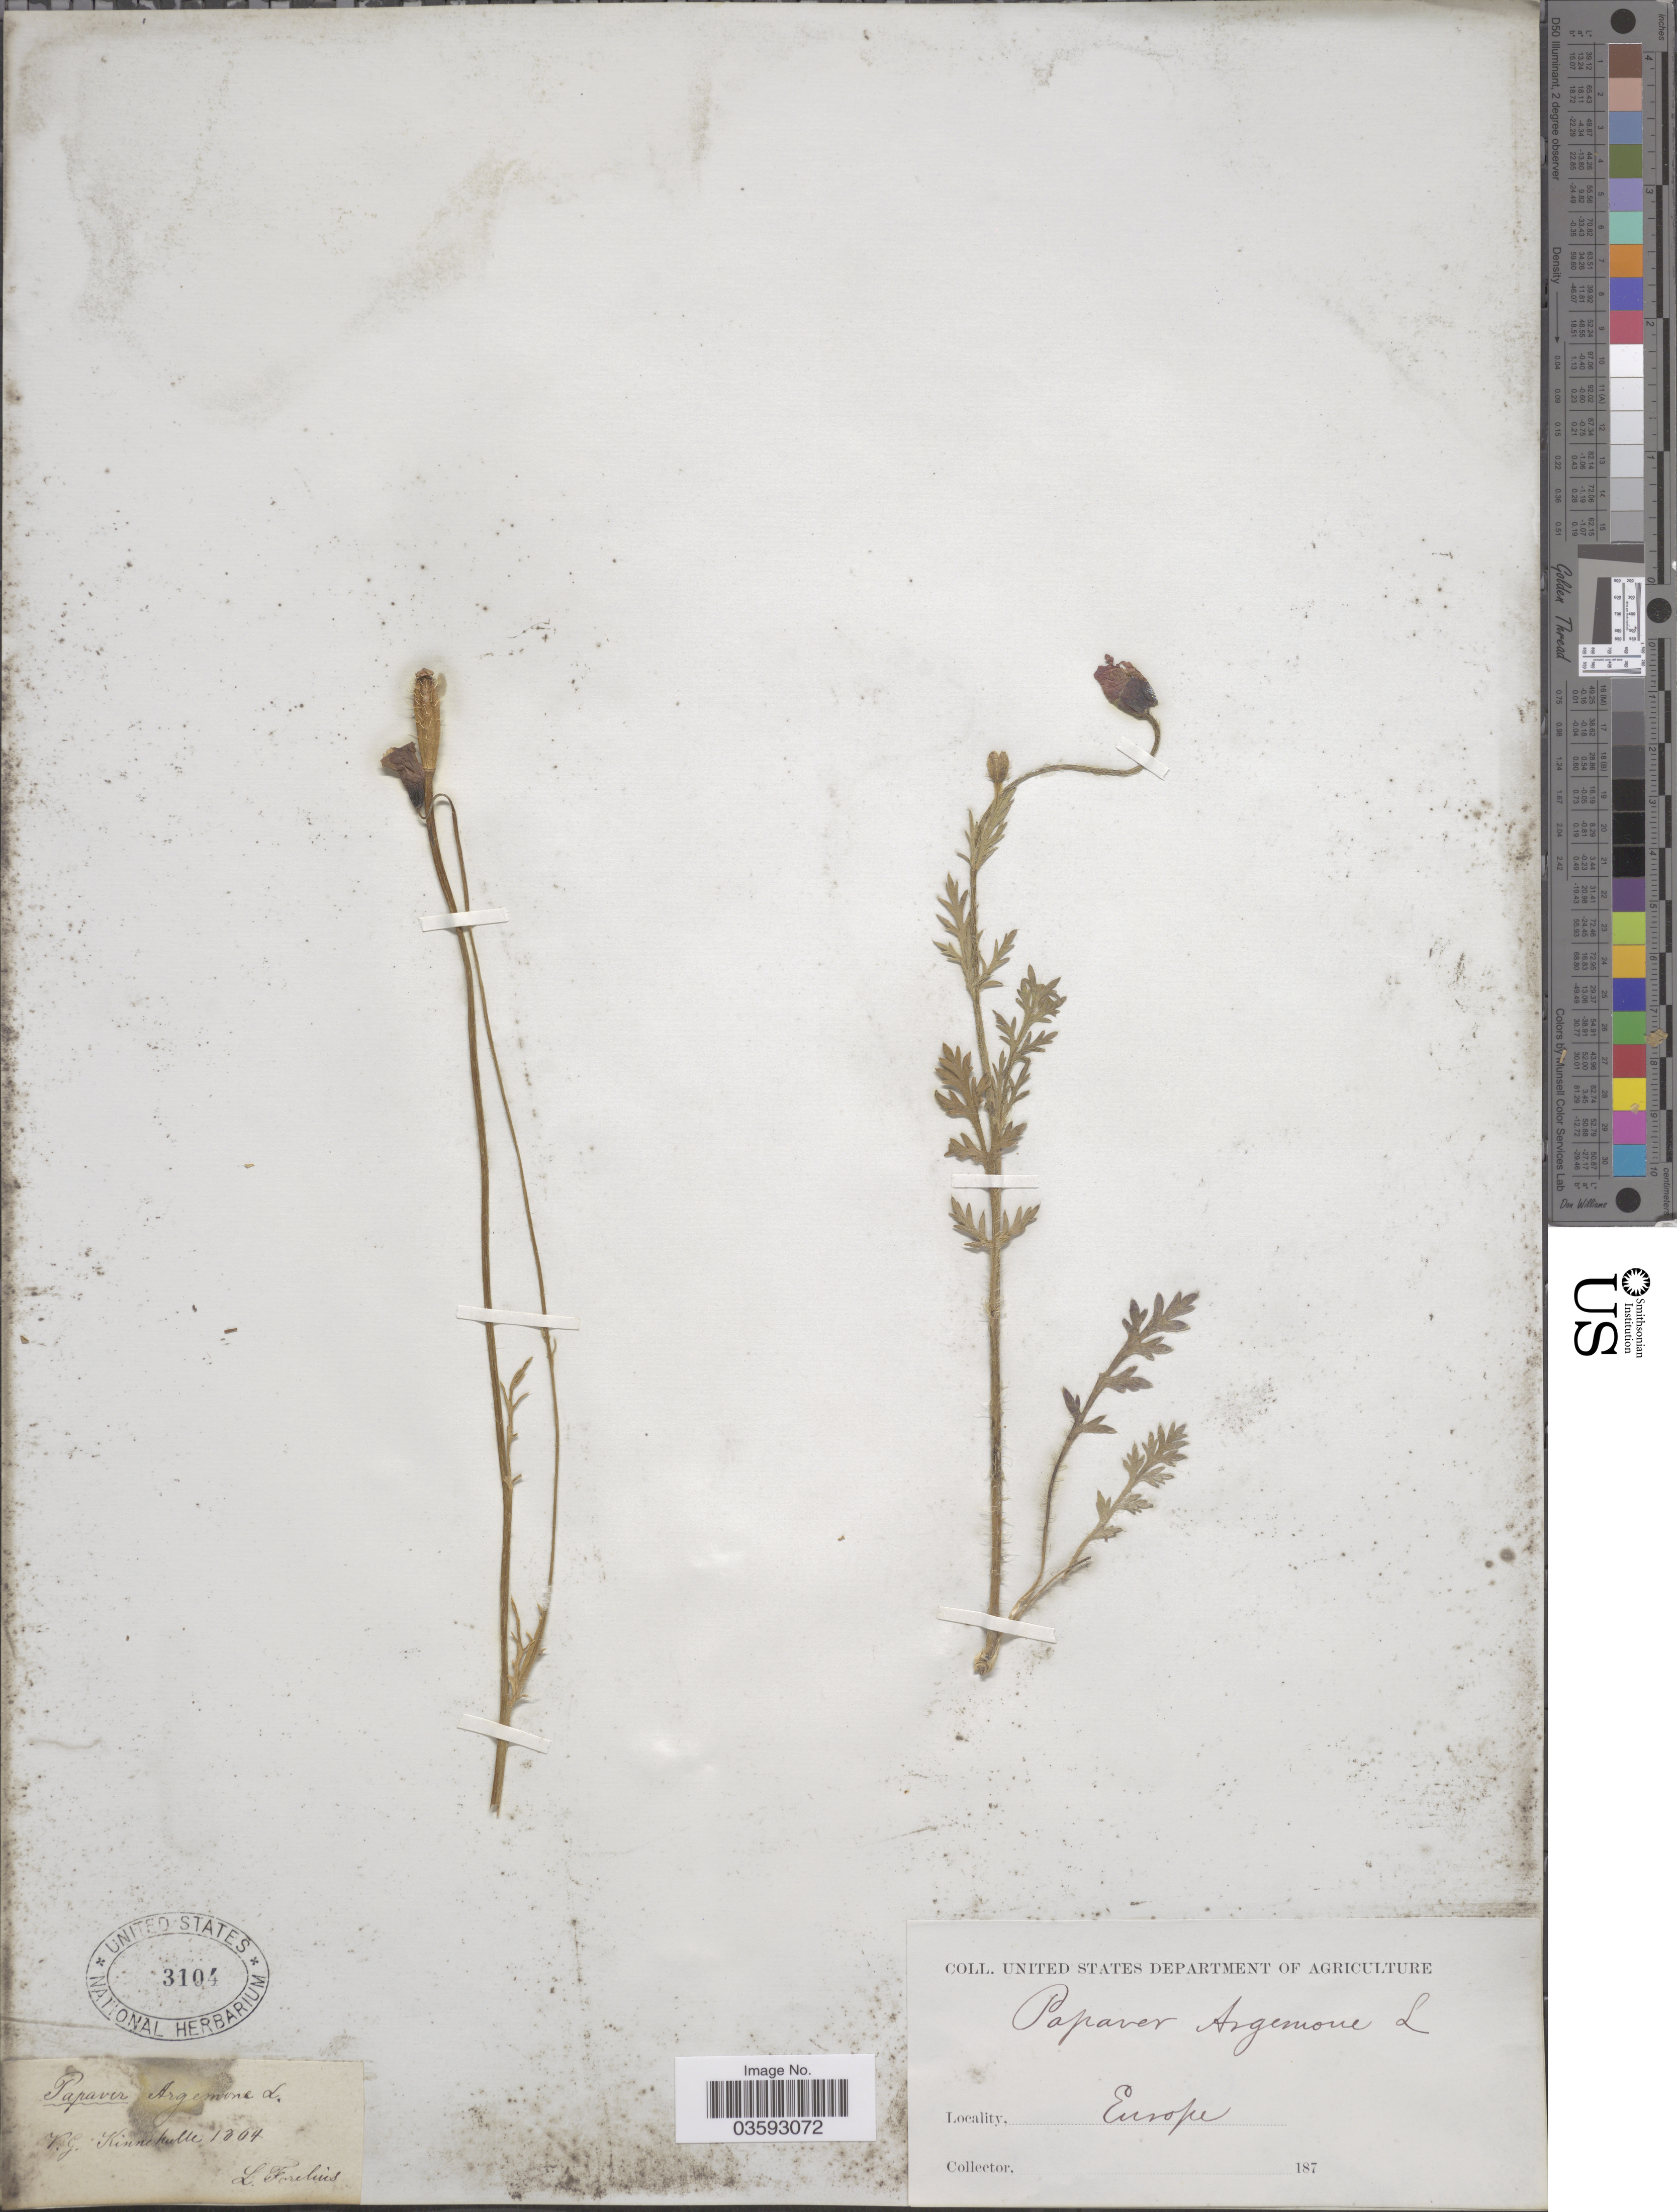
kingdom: Plantae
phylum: Tracheophyta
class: Magnoliopsida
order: Ranunculales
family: Papaveraceae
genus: Papaver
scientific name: Papaver argemone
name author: L.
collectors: L. Forelius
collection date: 1864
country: Sweden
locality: V.G. Kinnekulle. Europe.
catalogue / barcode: US 3104